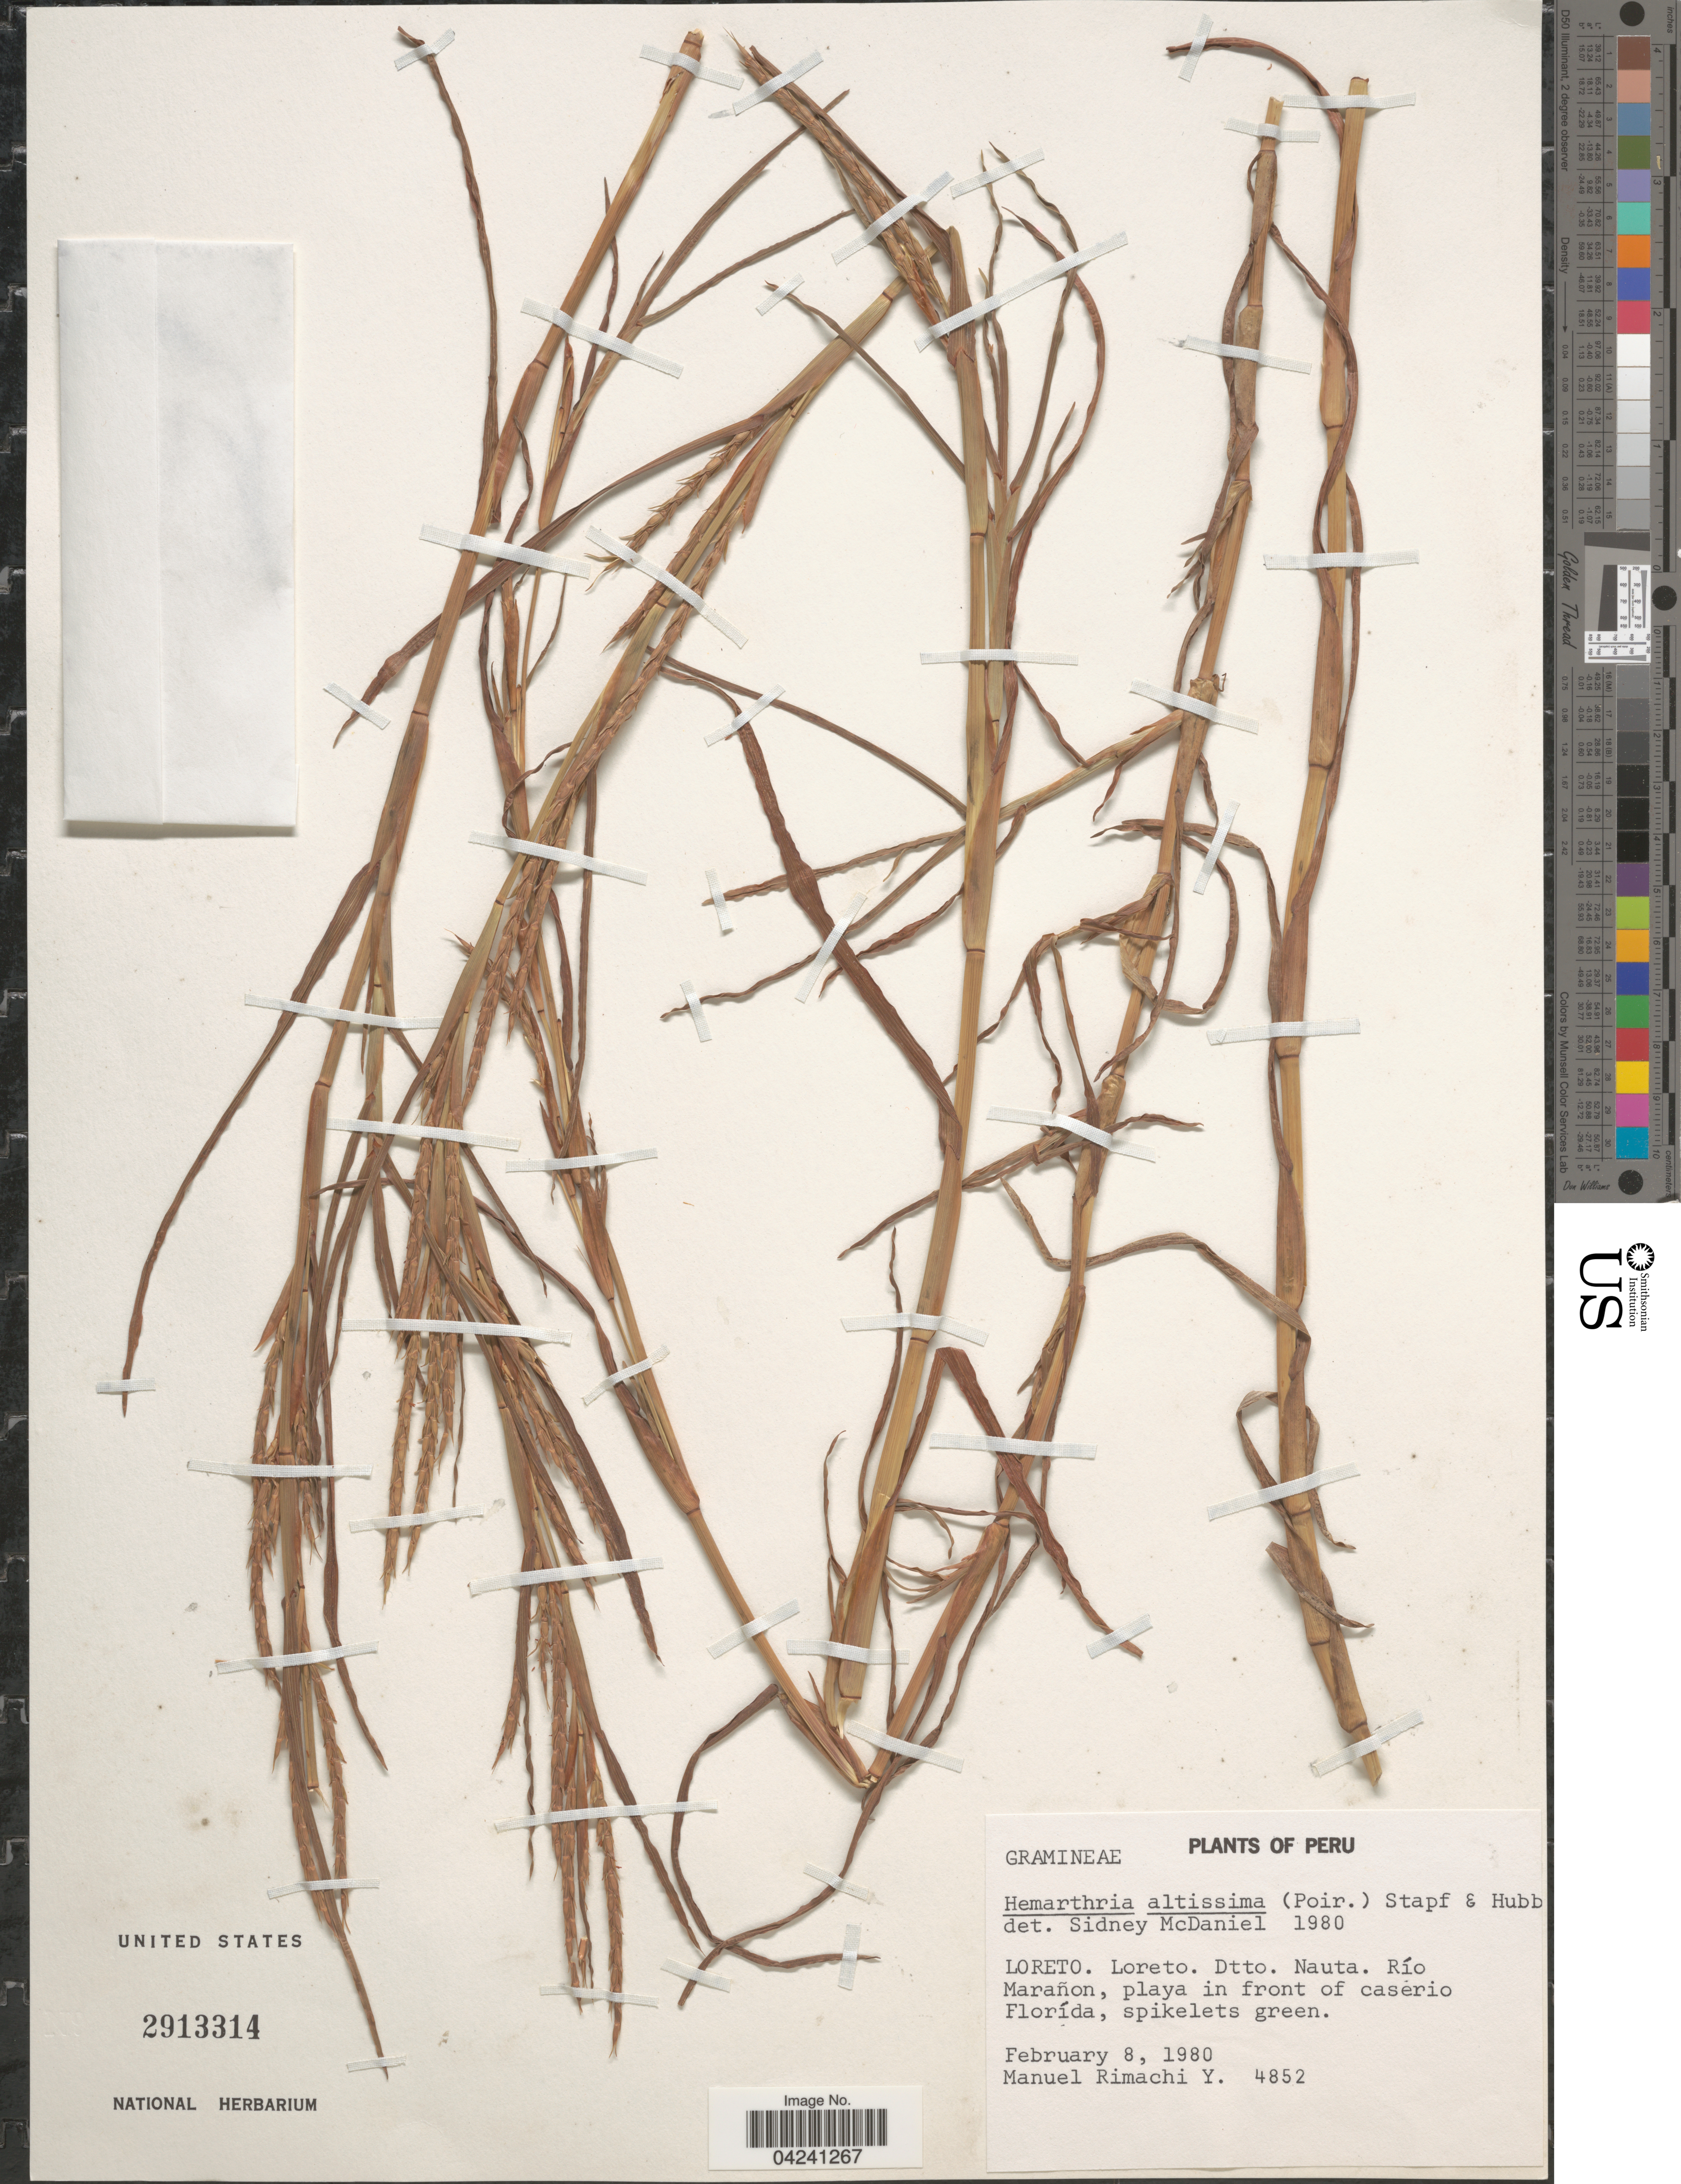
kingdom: Plantae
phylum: Tracheophyta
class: Liliopsida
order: Poales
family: Poaceae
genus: Hemarthria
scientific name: Hemarthria altissima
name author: (Poir.) Stapf & C. E. Hubb.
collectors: M. Rimachi Y.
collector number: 4852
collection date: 1980-02-08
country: Peru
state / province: Loreto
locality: Loreto. Dtto. Nauta. Río Marañon, playa in front of caserio Florída.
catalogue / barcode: US 2913314